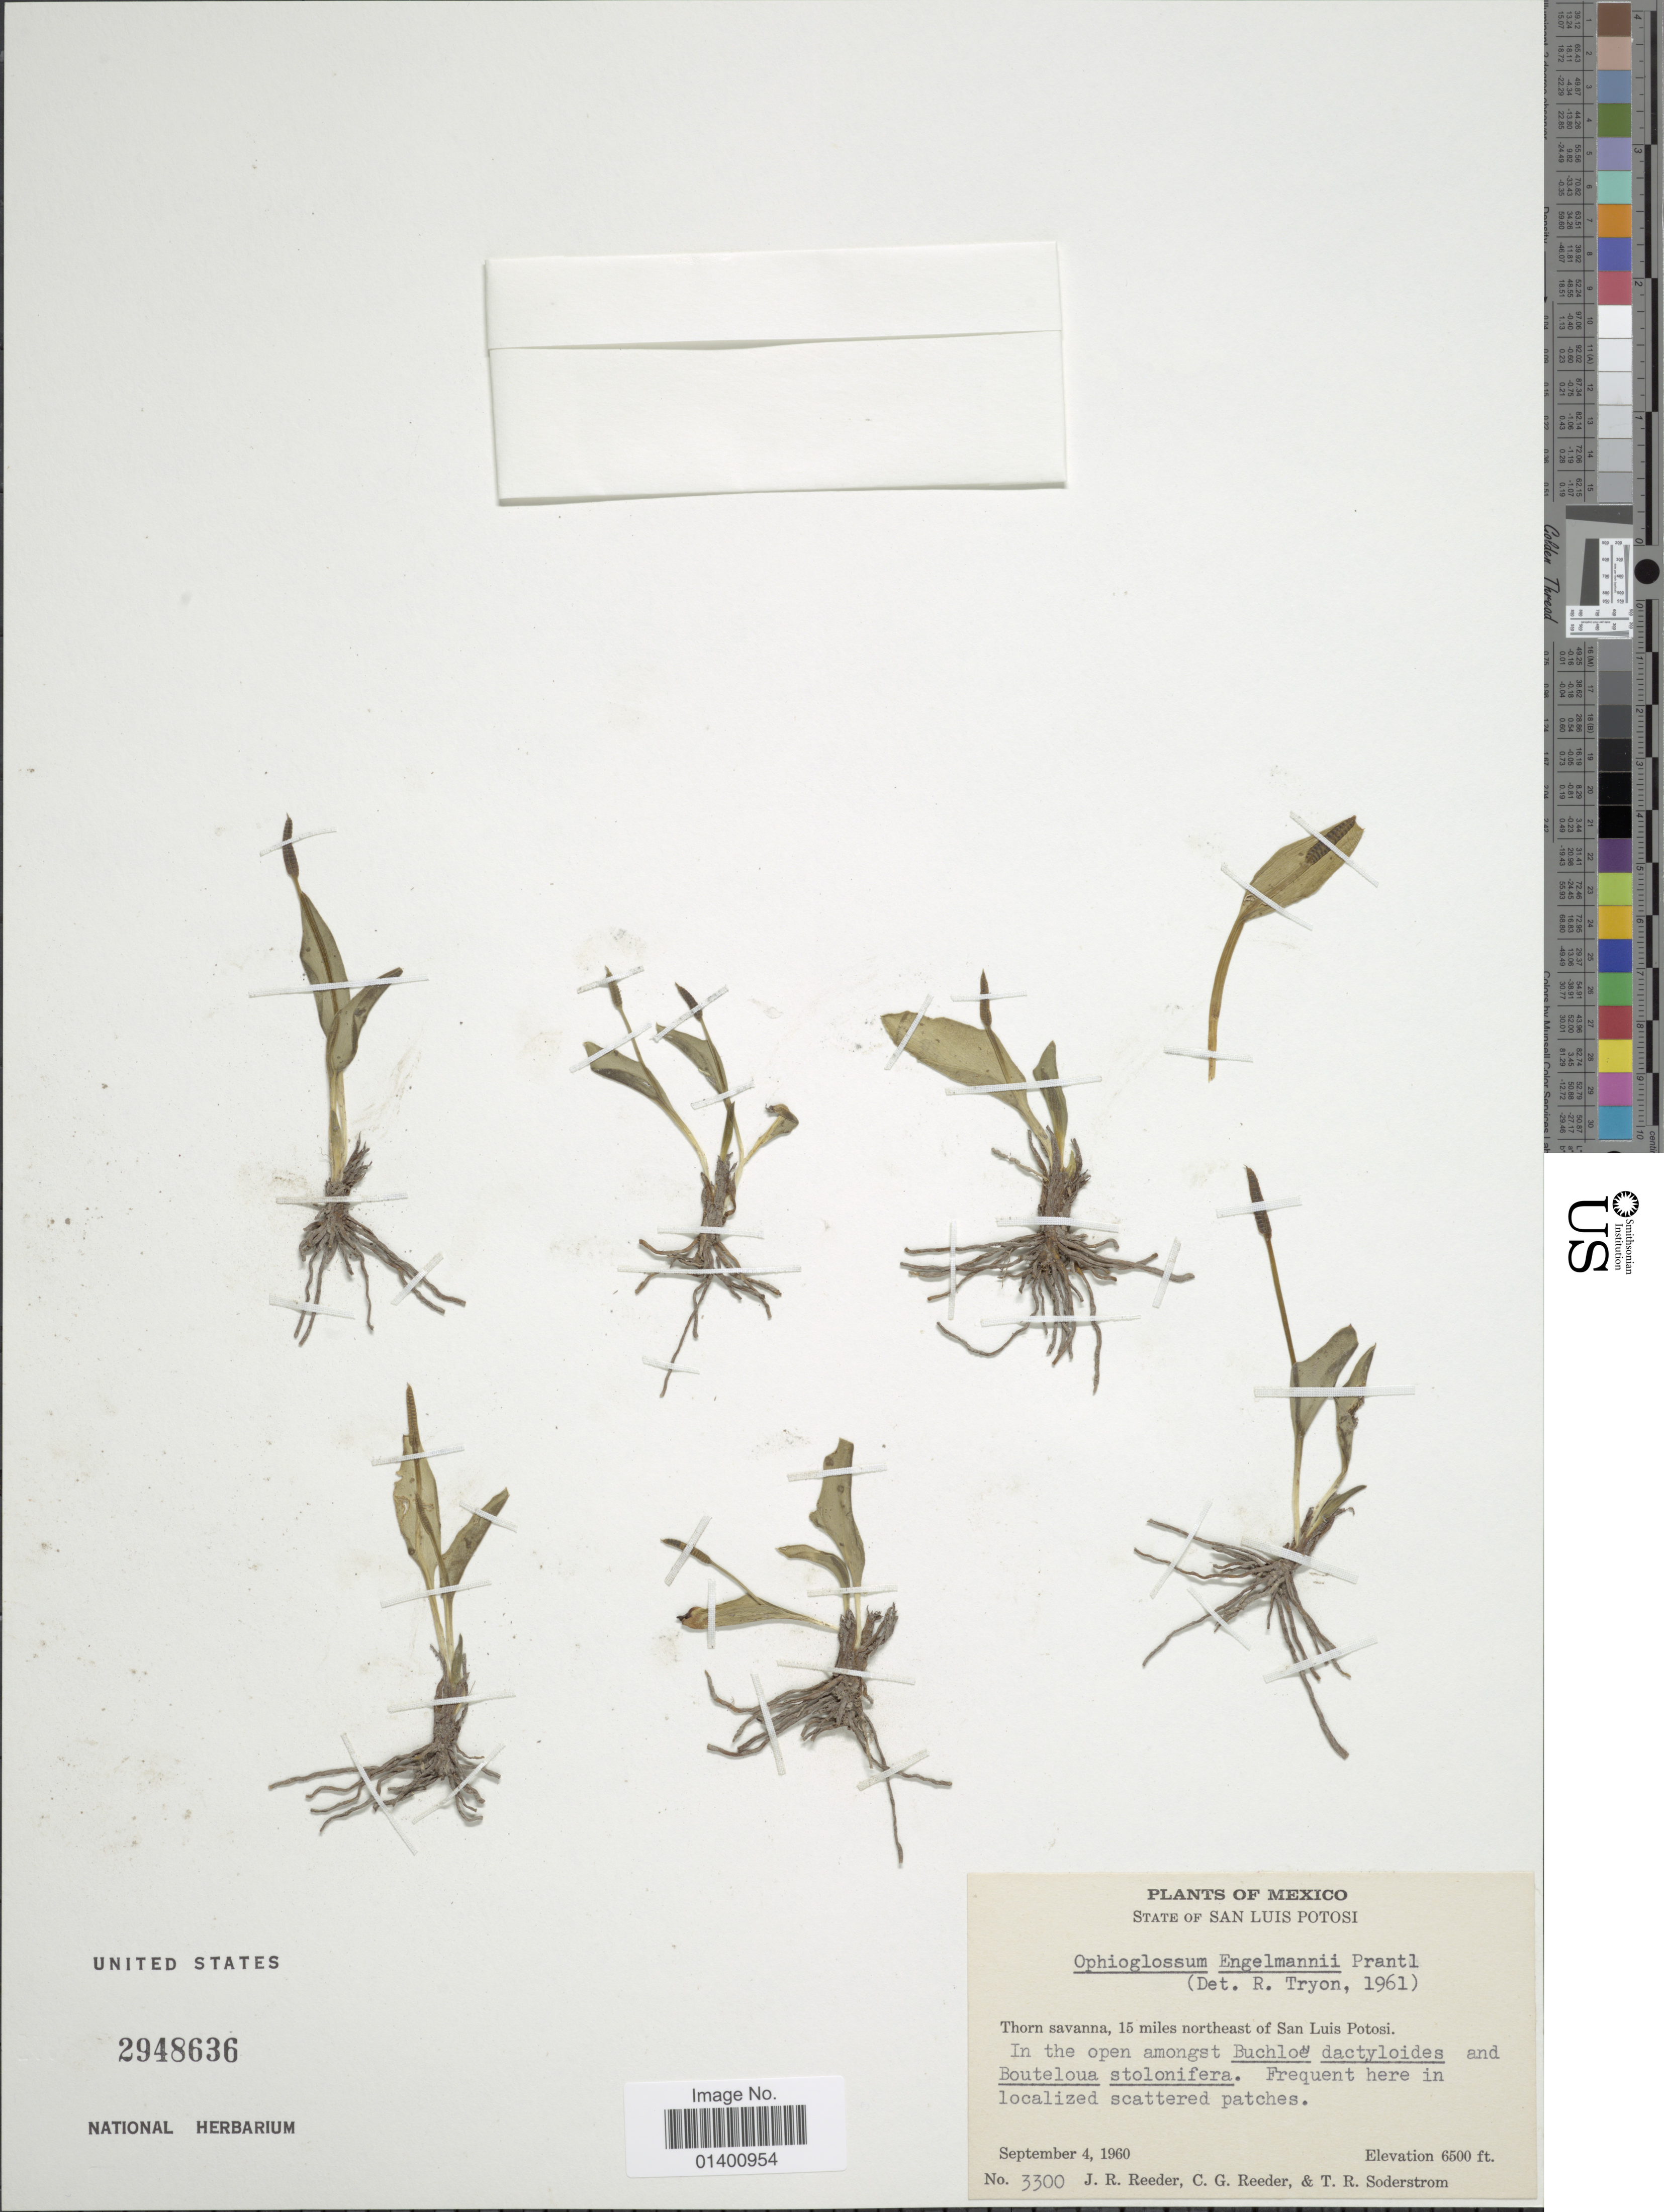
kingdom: Plantae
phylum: Tracheophyta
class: Polypodiopsida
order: Ophioglossales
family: Ophioglossaceae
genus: Ophioglossum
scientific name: Ophioglossum engelmannii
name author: Prantl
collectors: J. R. Reeder, C. G. Reeder & T. R. Soderstrom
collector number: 3300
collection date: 1960-09-04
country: Mexico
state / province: San Luis Potosí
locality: Thorn savanna, 15 miles northeast of San Luis Potosi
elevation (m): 1981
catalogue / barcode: US 2948636